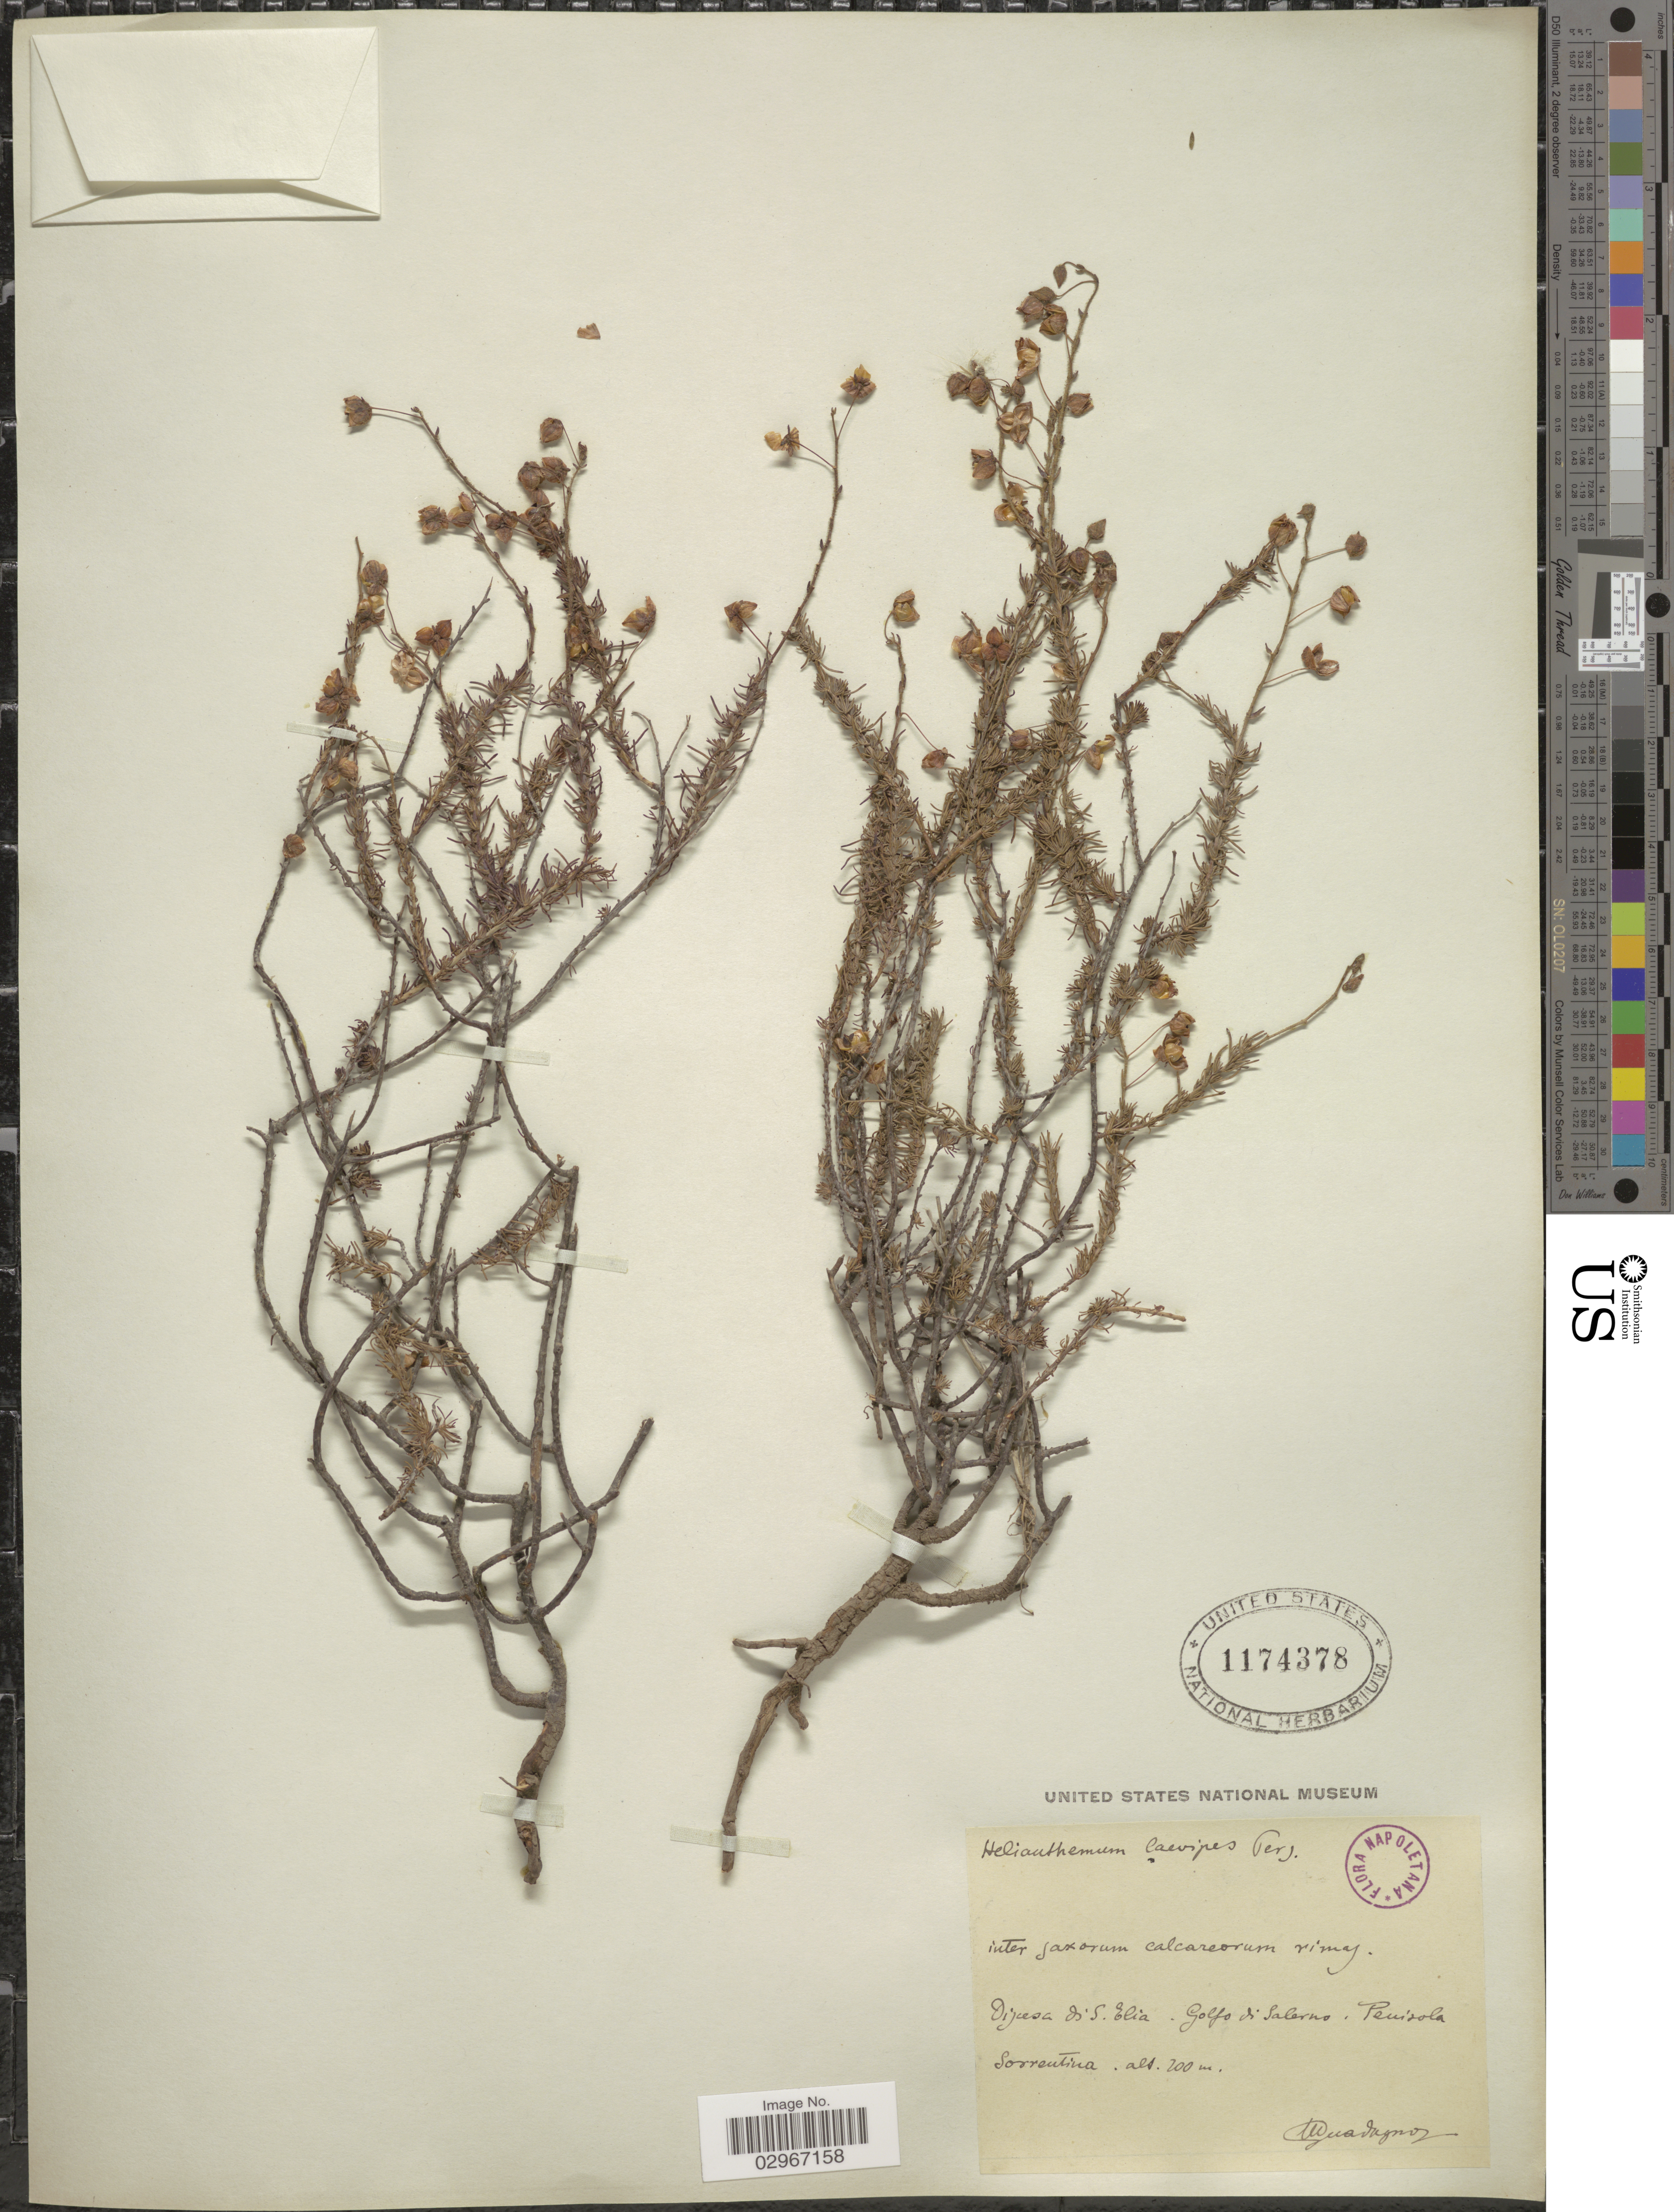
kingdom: Plantae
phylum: Tracheophyta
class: Magnoliopsida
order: Malvales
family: Cistaceae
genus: Helianthemum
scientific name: Helianthemum laevipes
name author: Pers.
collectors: G. Urguadagnoz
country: Italy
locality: Dijcesa [interpreted] di S Elia. Golfo d'Salerno. Sorrentina. Peninsula.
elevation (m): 200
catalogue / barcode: US 1174378